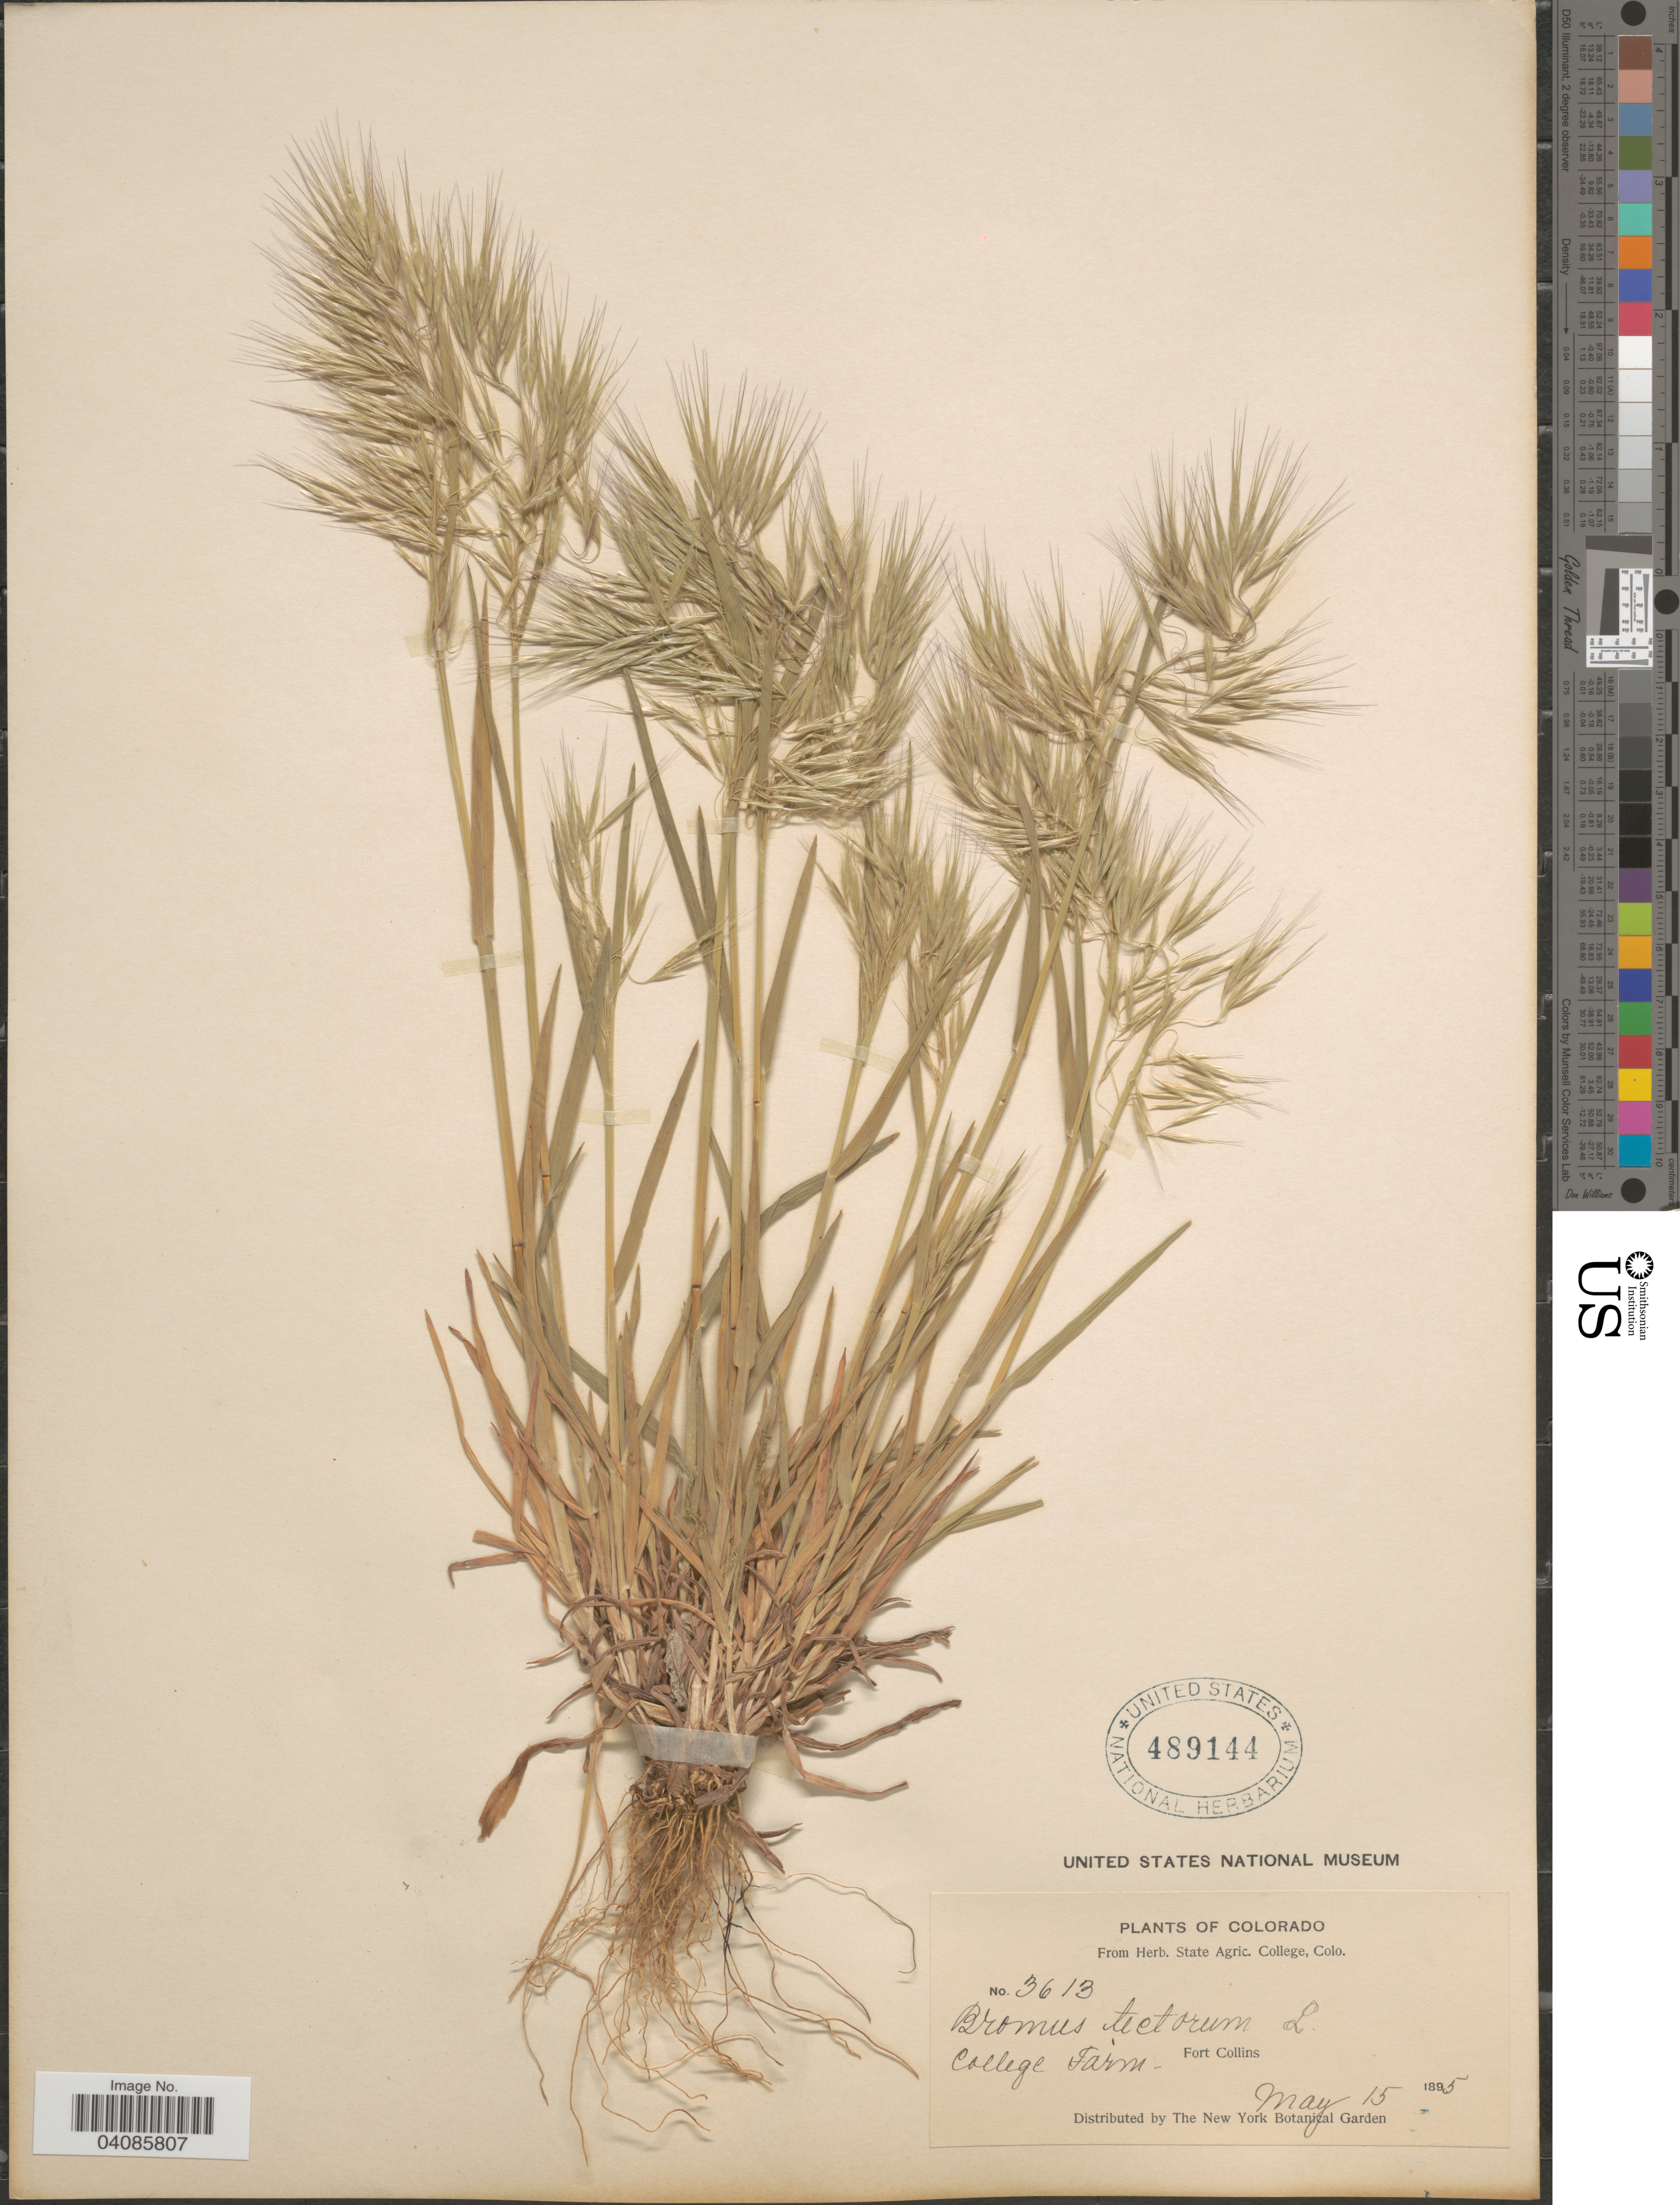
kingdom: Plantae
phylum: Tracheophyta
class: Liliopsida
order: Poales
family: Poaceae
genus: Bromus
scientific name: Bromus tectorum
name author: L.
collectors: ex herb. State Agric. College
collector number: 3613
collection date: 1895-05-15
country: United States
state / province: Colorado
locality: College Farm. Fort Collins.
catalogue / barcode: US 489144